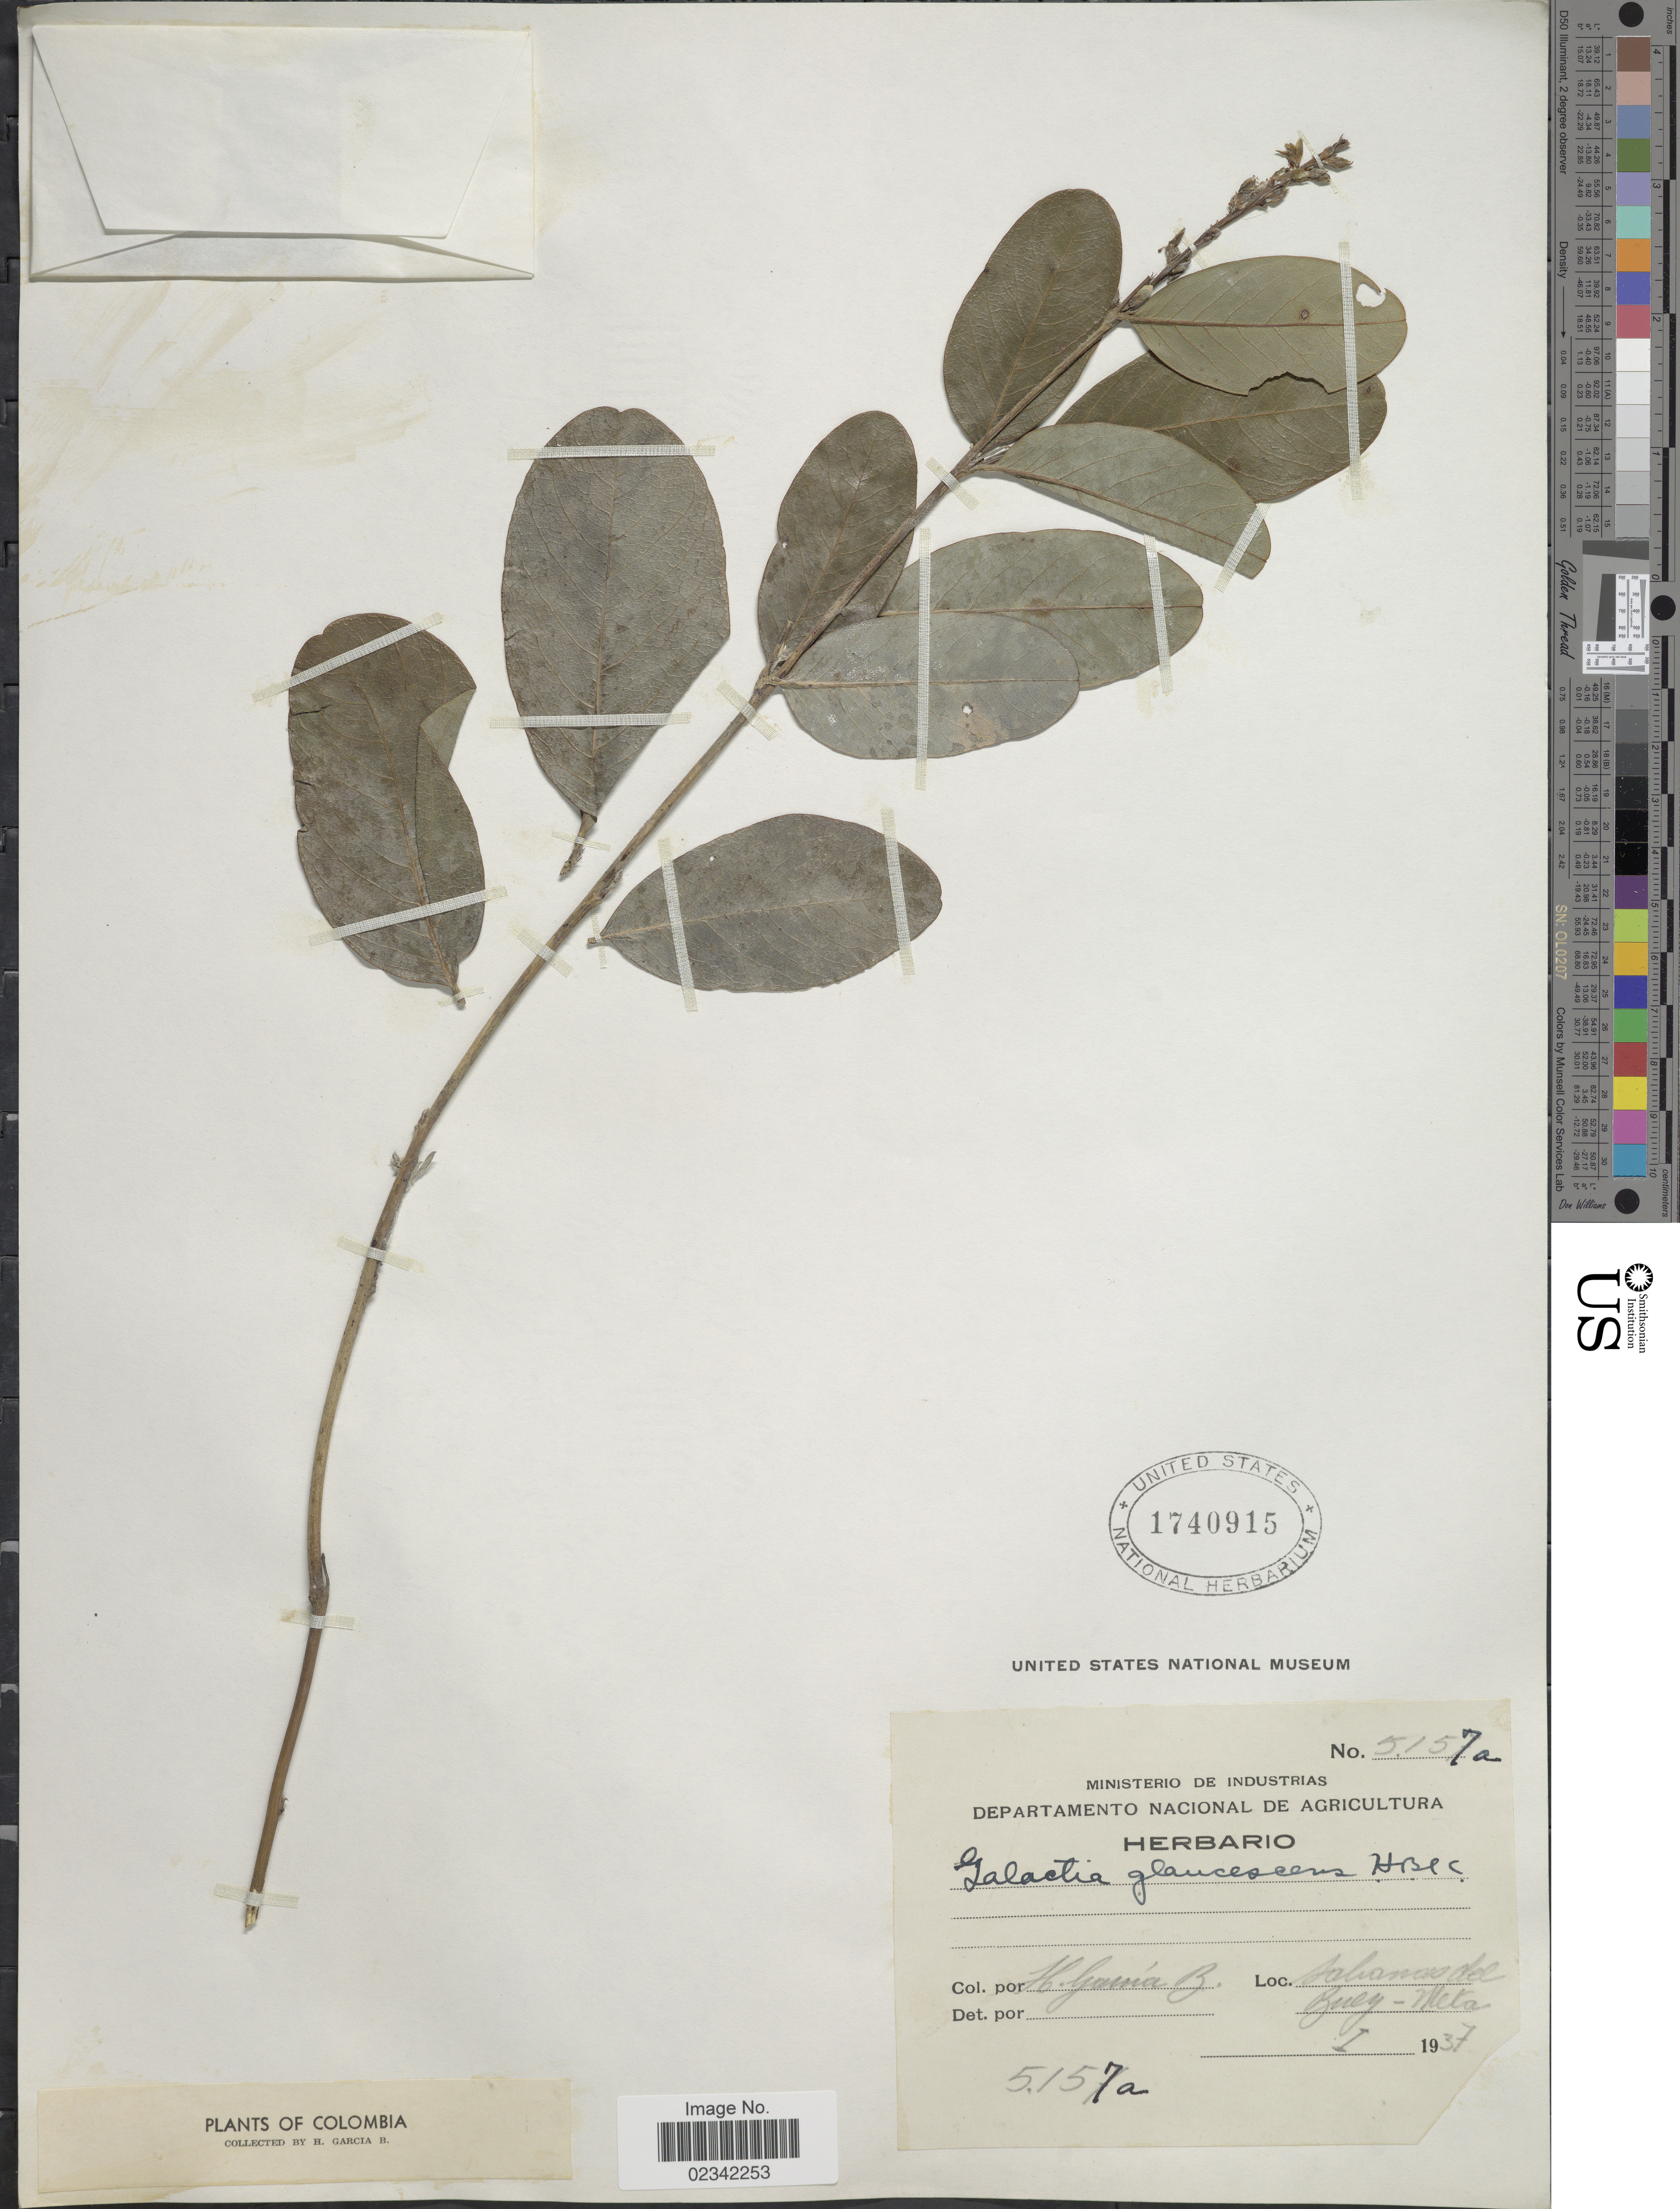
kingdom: Plantae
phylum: Tracheophyta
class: Magnoliopsida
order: Fabales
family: Fabaceae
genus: Galactia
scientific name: Galactia glaucescens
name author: Kunth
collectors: H. García Barriga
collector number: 5157a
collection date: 1937-01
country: Colombia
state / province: Meta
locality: Sabanas de Buey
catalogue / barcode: US 1740915